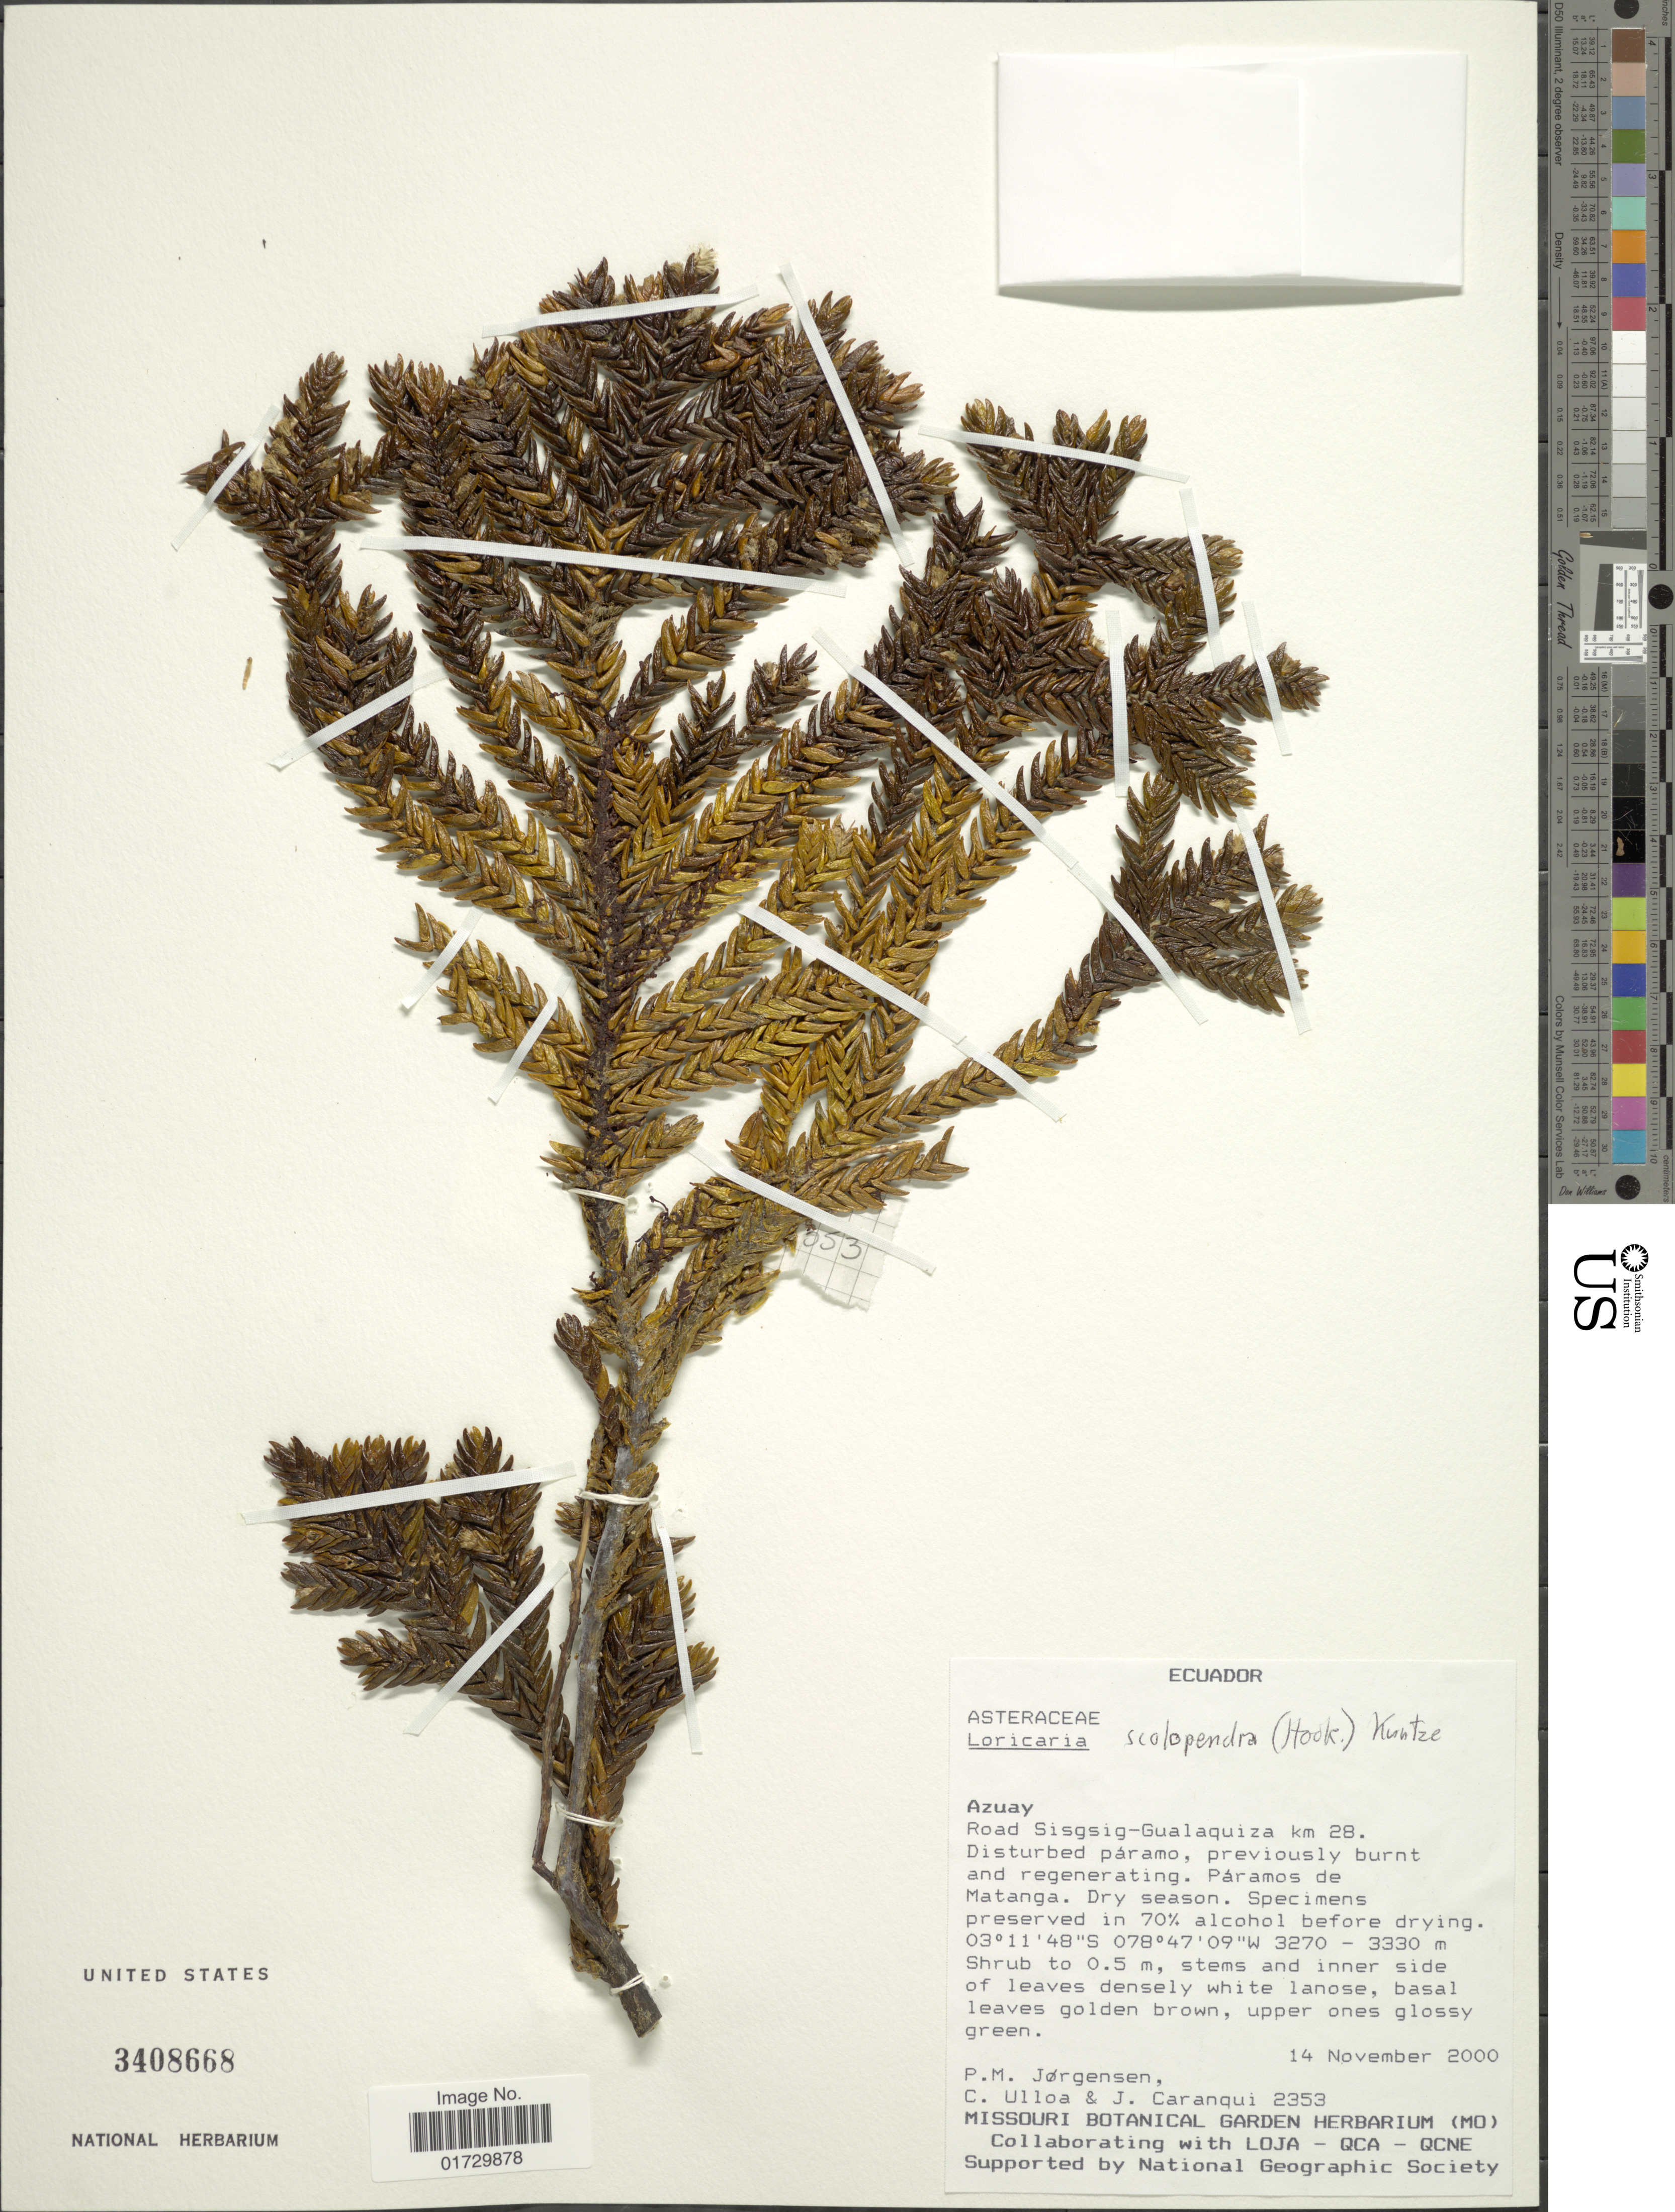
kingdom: Plantae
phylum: Tracheophyta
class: Magnoliopsida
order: Asterales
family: Asteraceae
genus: Loricaria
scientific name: Loricaria scolopendra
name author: (Hook.) Kuntze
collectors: P. Jørgensen, C. Ulloa & J. Caranqui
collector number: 2353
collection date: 2000-11-14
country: Ecuador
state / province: Azuay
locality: Road Sigsig-Gualaquiza km 28.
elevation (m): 3270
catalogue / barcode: US 3408668